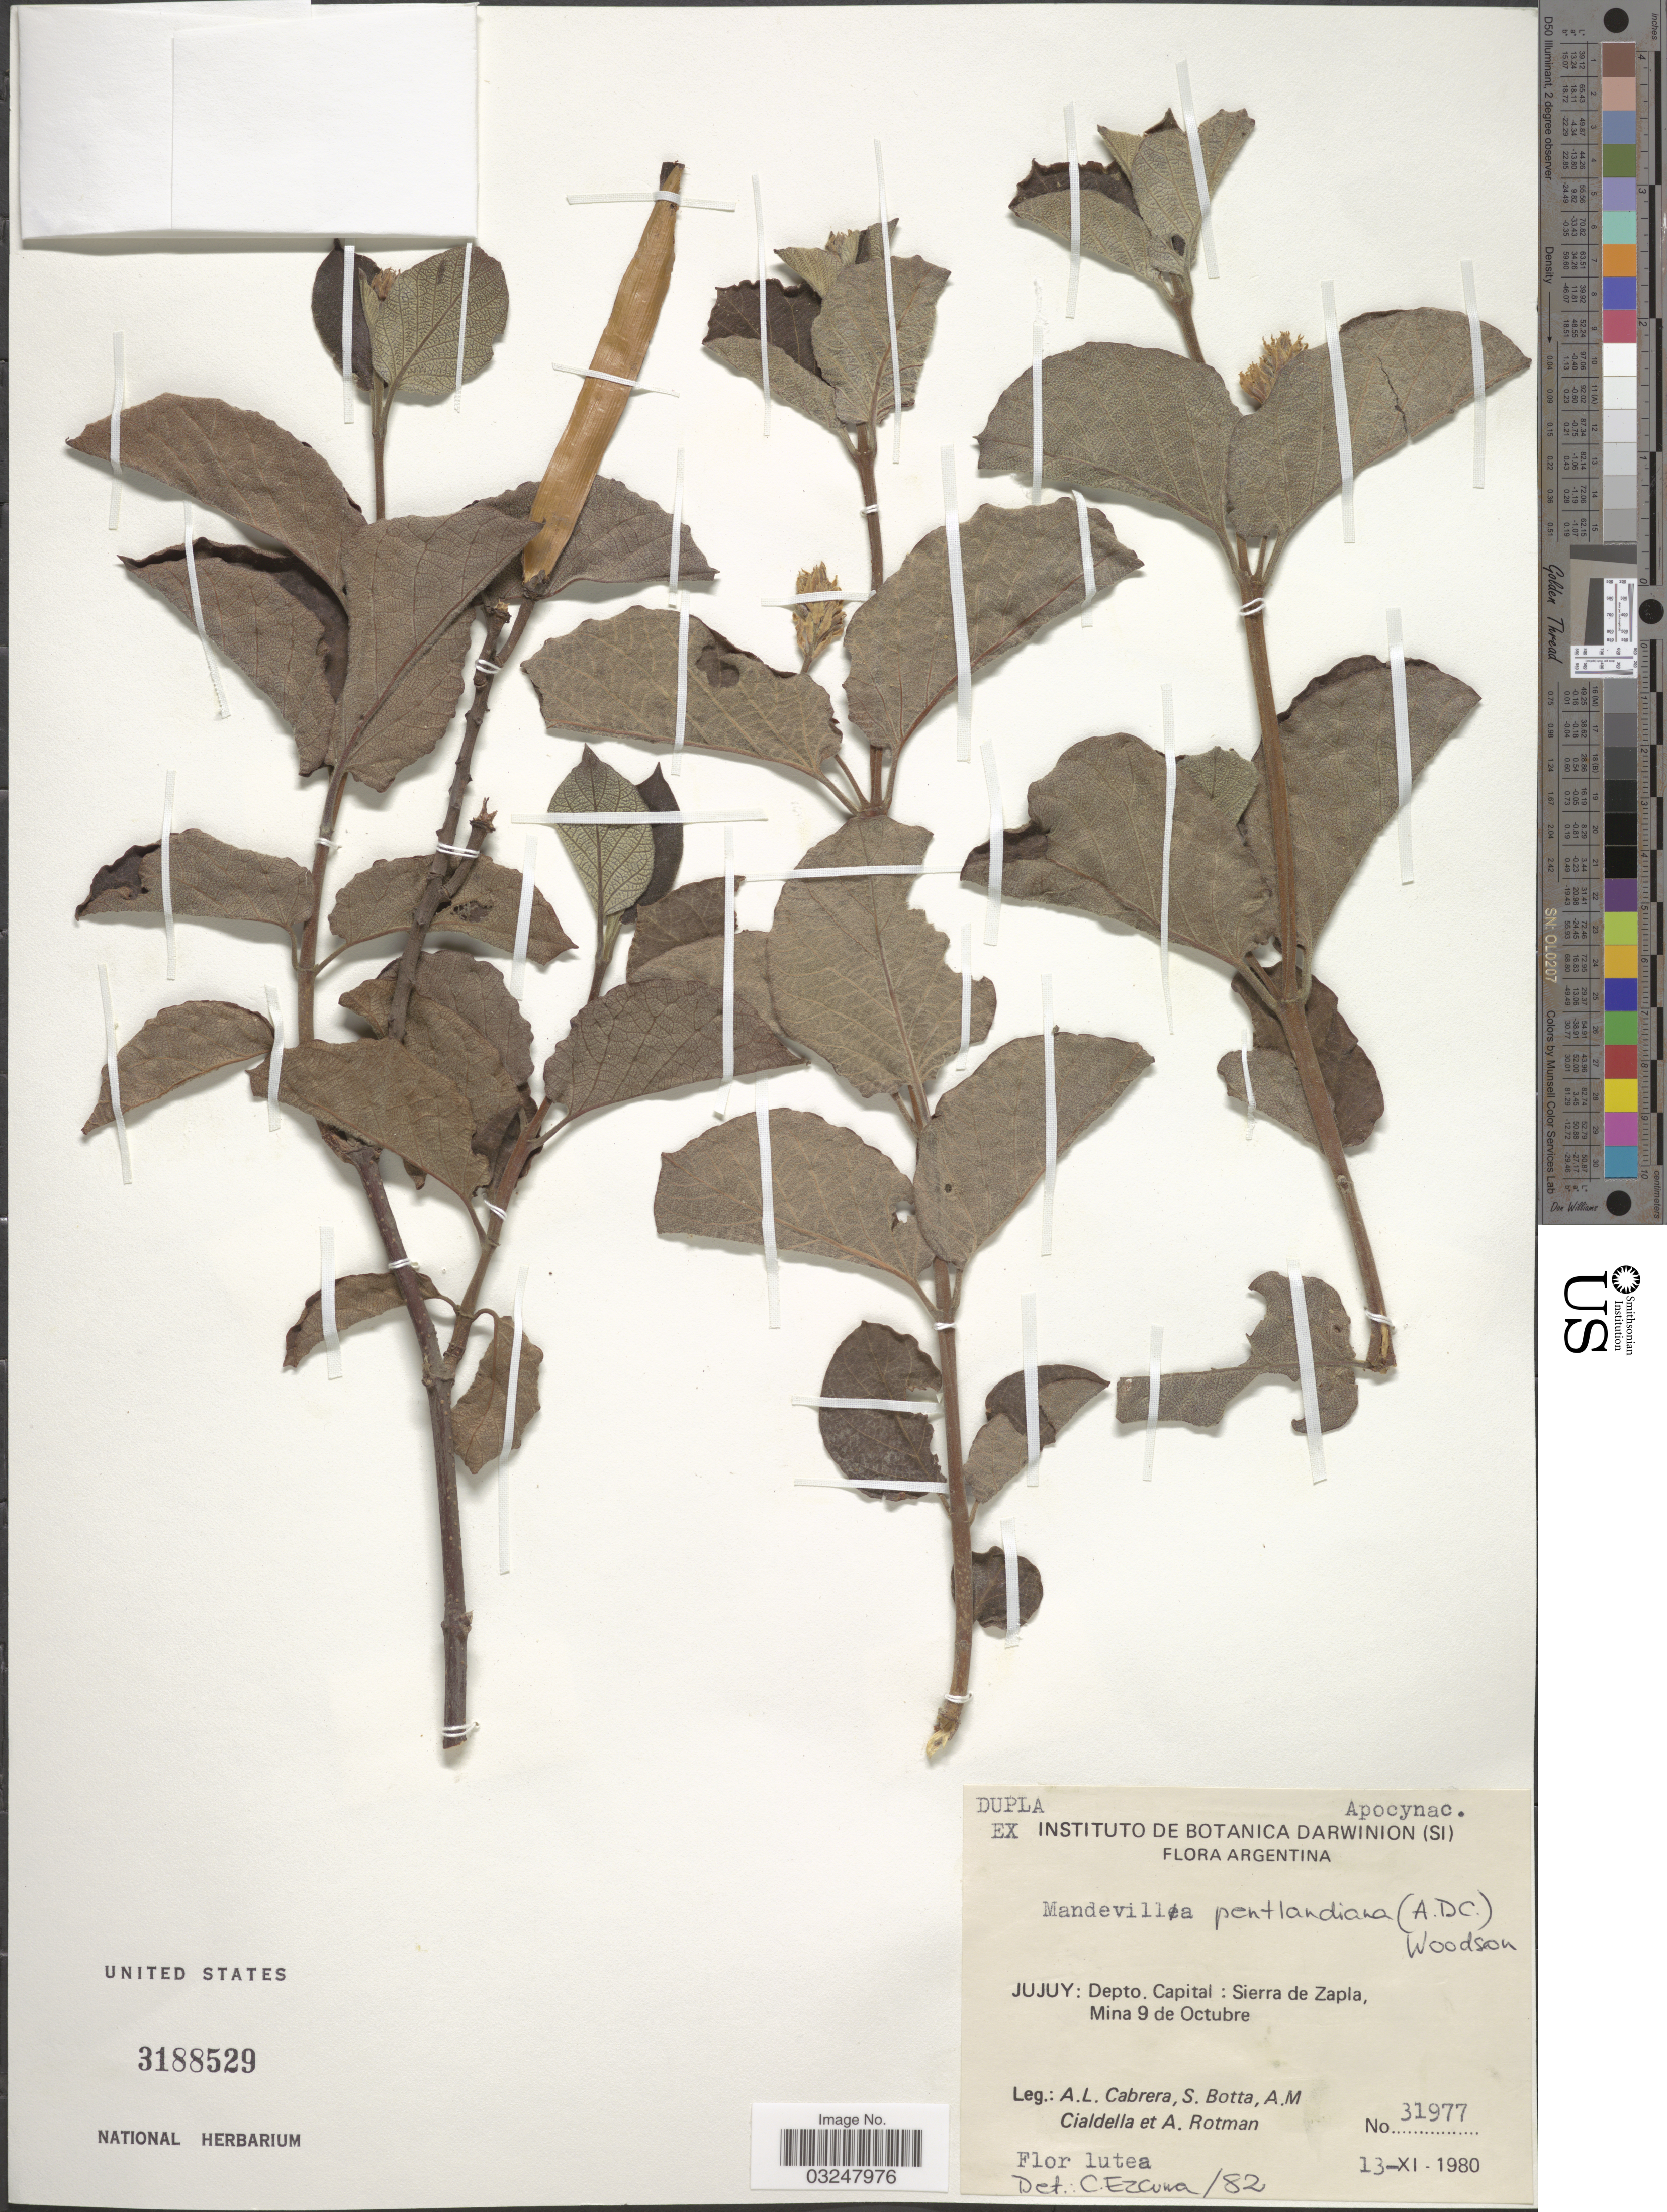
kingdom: Plantae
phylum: Tracheophyta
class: Magnoliopsida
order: Gentianales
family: Apocynaceae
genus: Mandevilla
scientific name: Mandevilla pentlandiana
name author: (DC.) Woodson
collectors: A. L. Cabrera, S. Botta, A. Ciadella & A. D. Rotman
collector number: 31977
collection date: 1980-11-13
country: Argentina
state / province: Jujuy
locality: Jujuy: Depto. Capital: Sierra de Zapla, Mina 9 de Octubre.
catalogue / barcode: US 3188529